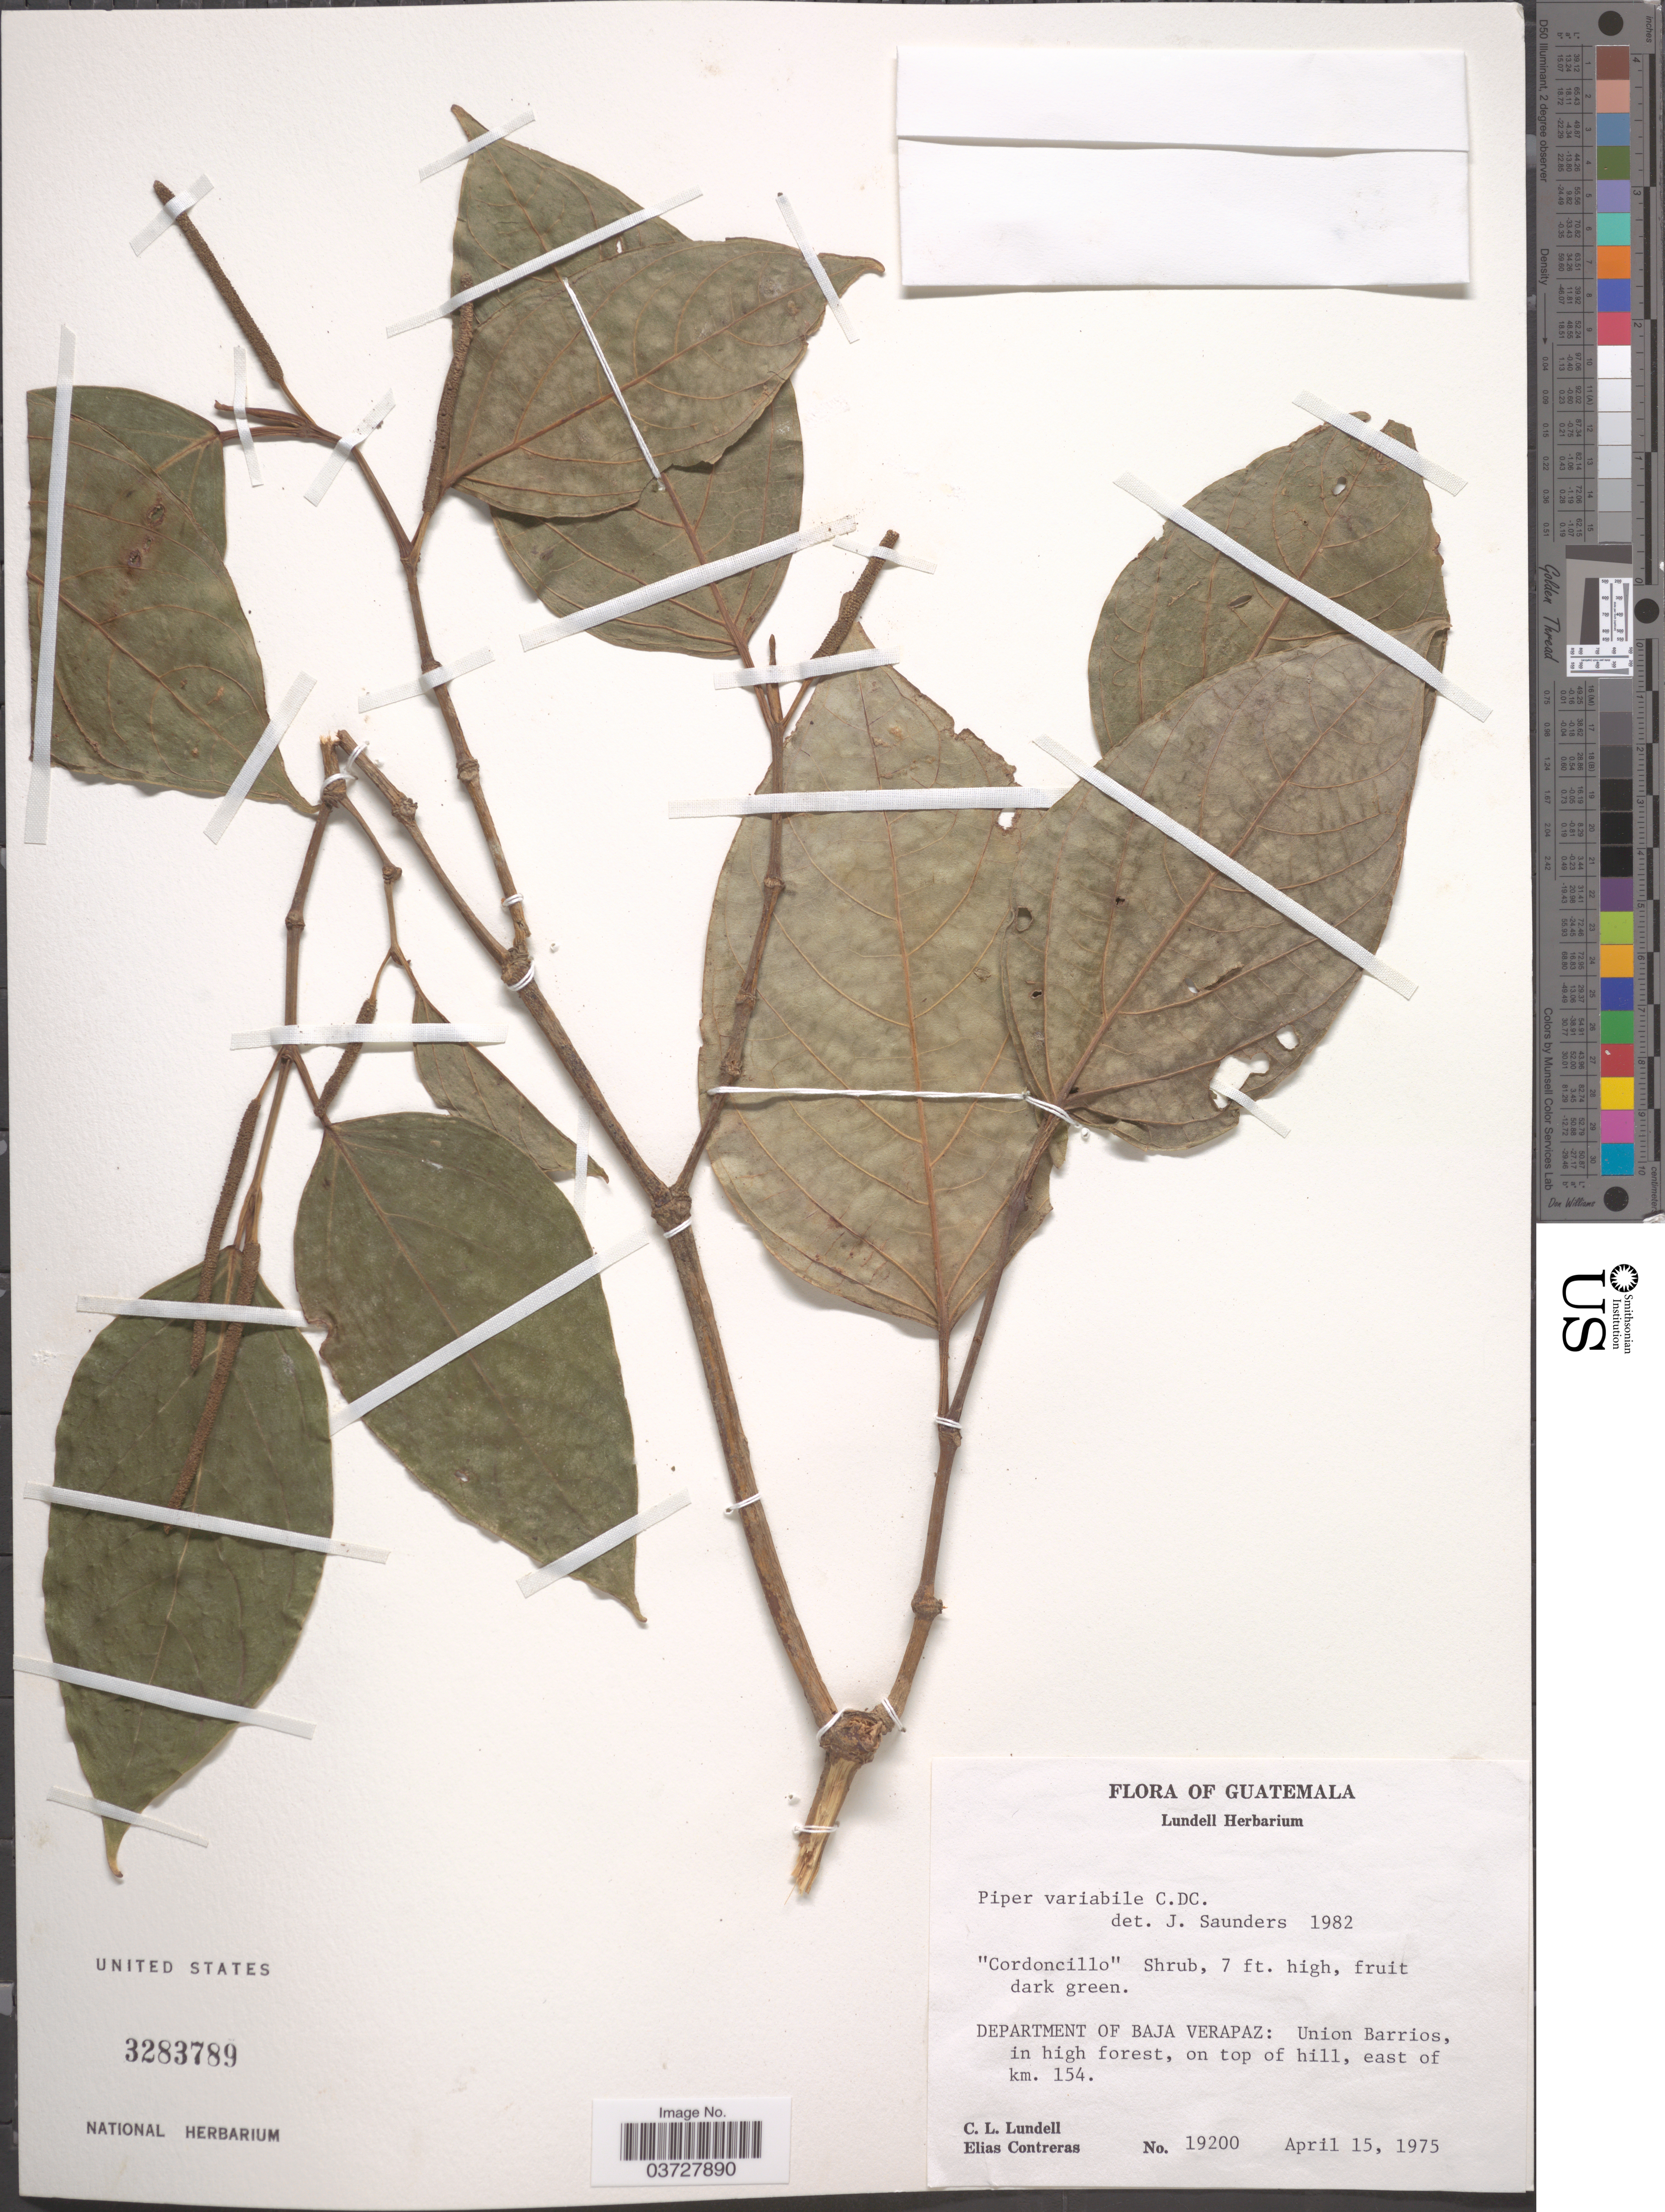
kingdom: Plantae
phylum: Tracheophyta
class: Magnoliopsida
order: Piperales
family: Piperaceae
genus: Piper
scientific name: Piper variabile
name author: C. DC.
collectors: C. L. Lundell & E. Contreras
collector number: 19200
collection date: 1975-04-15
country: Guatemala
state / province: Baja Verapaz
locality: Department of Baja Verapaz: Union Barrios, on top of hill, east of km. 154.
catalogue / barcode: US 3283789